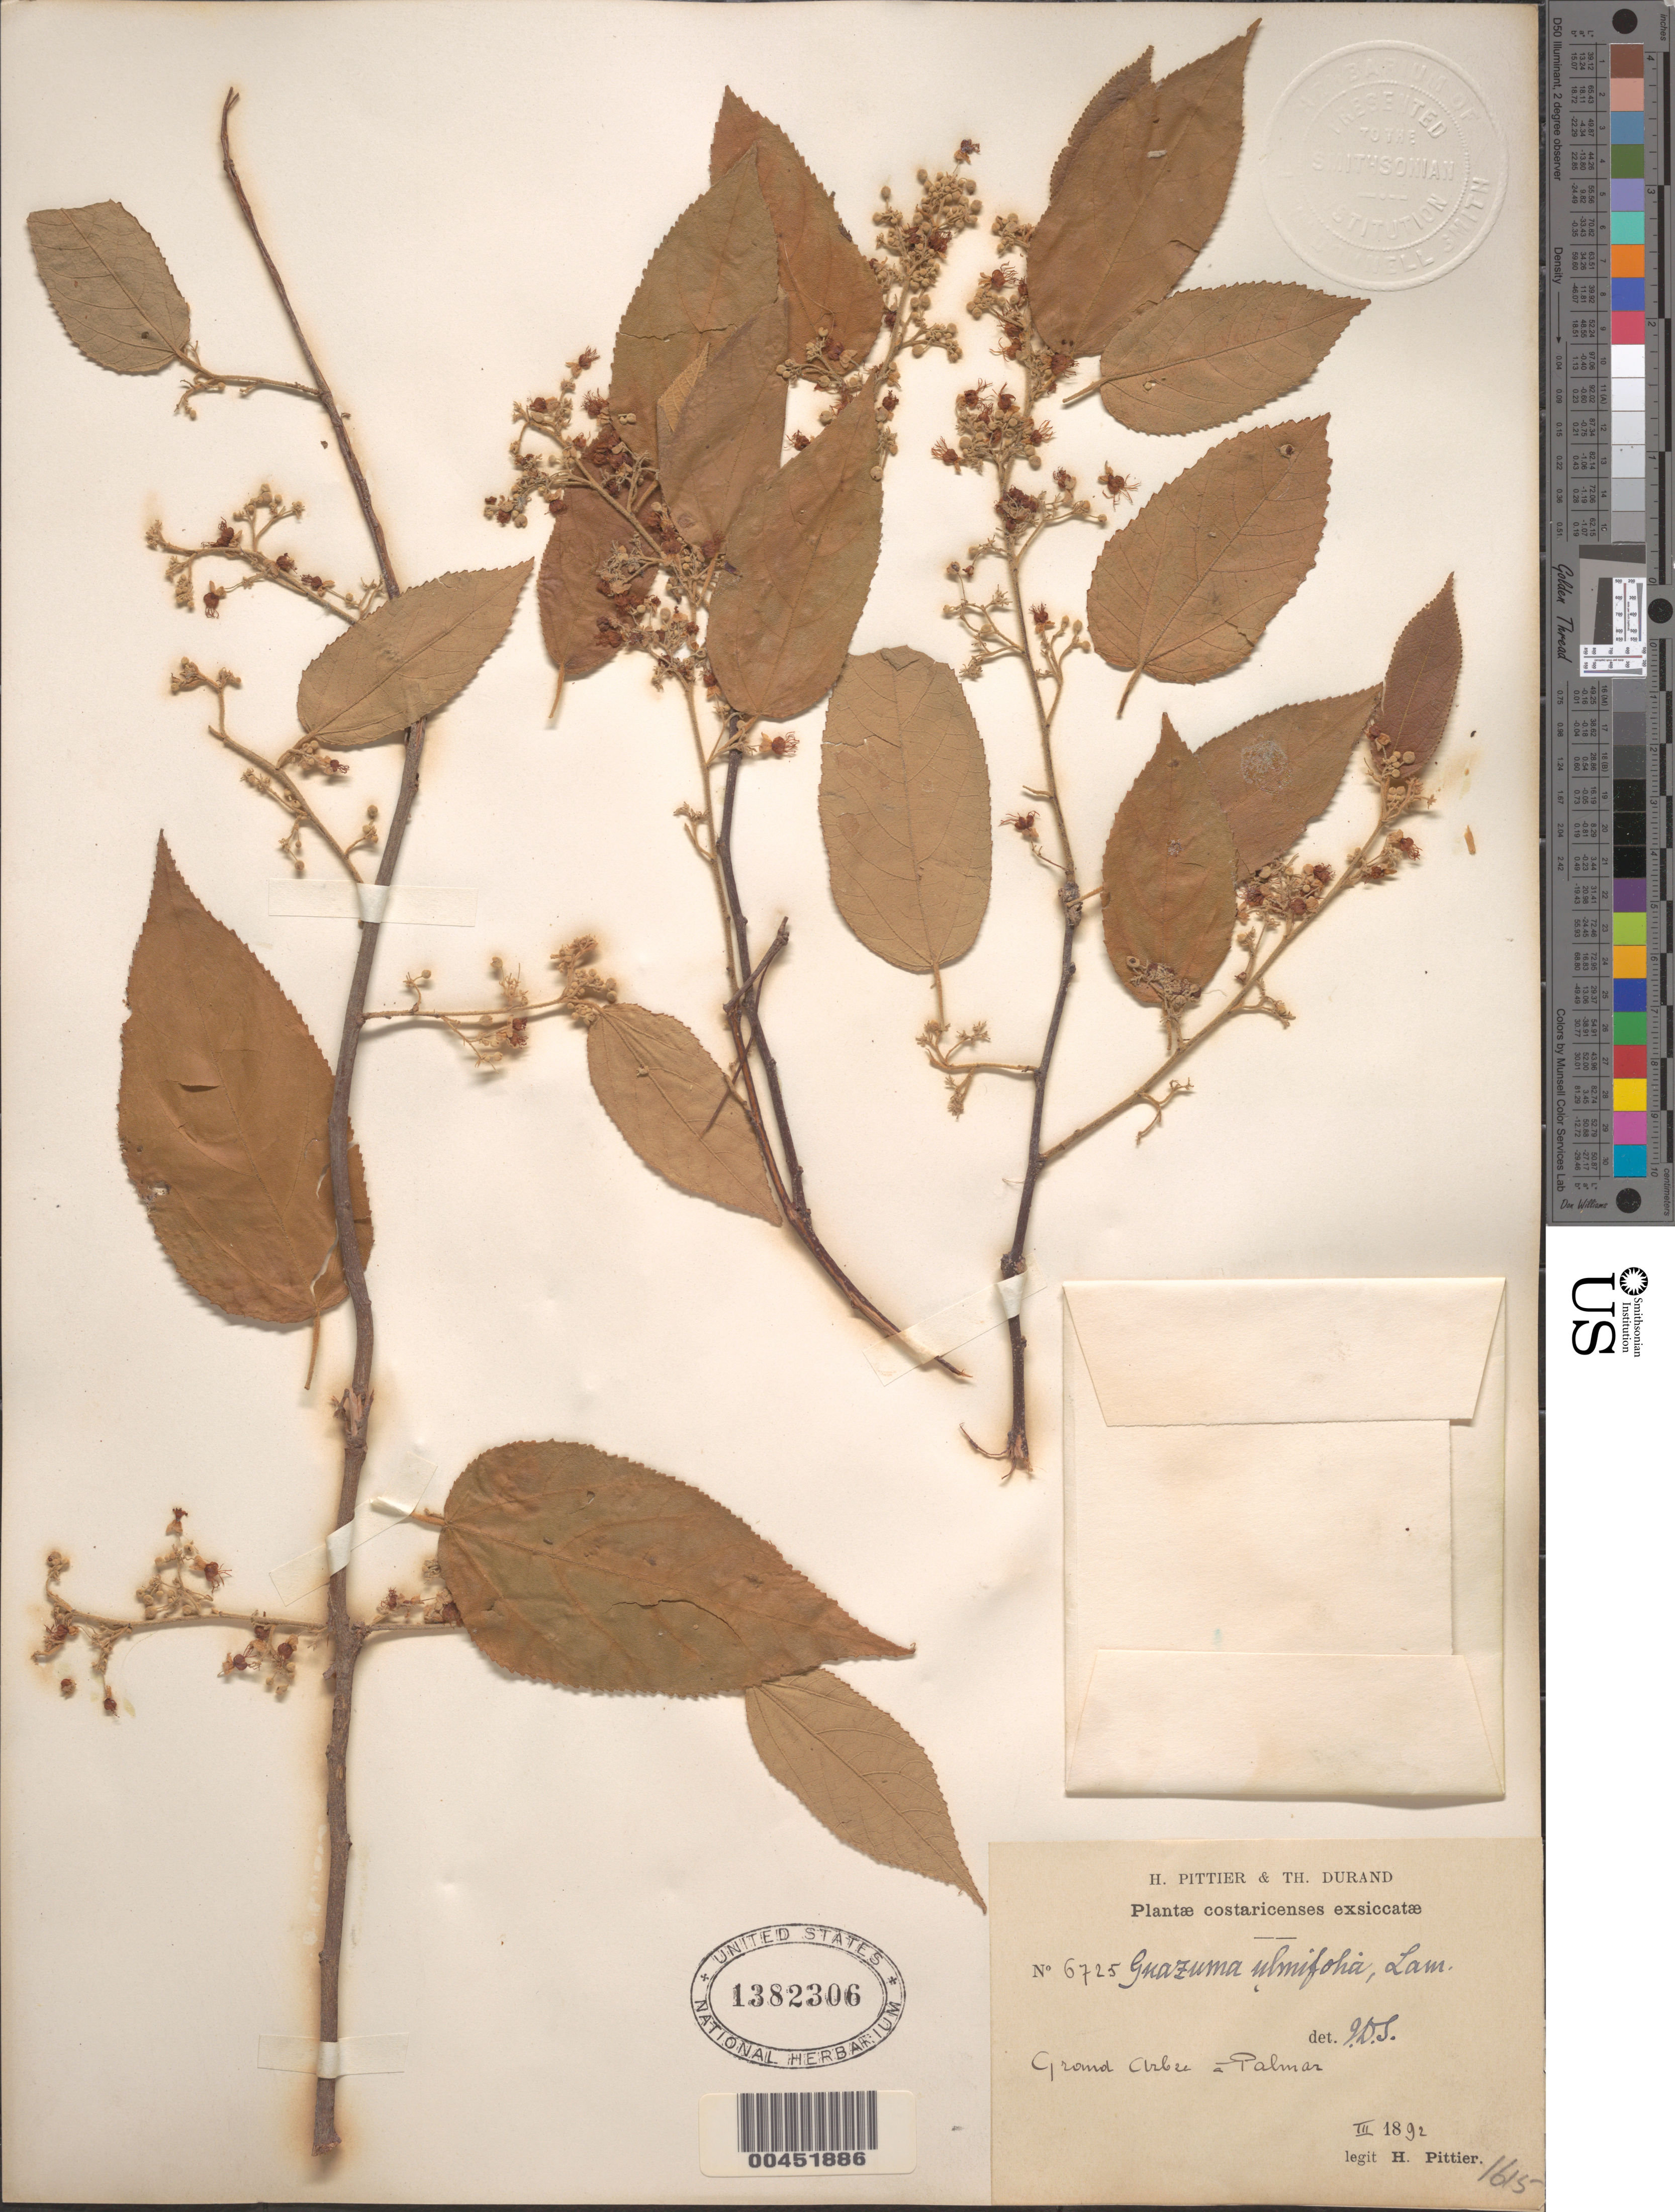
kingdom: Plantae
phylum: Tracheophyta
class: Magnoliopsida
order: Malvales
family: Malvaceae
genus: Guazuma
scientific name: Guazuma ulmifolia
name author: Lam.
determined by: Donnell Smith, John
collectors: H. F. Pittier & T. Durand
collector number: Pl. Costar. Exsic. 6725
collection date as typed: Mar 1892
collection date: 1892-03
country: Costa Rica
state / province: Puntarenas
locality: Palmar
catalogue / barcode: US 1382306